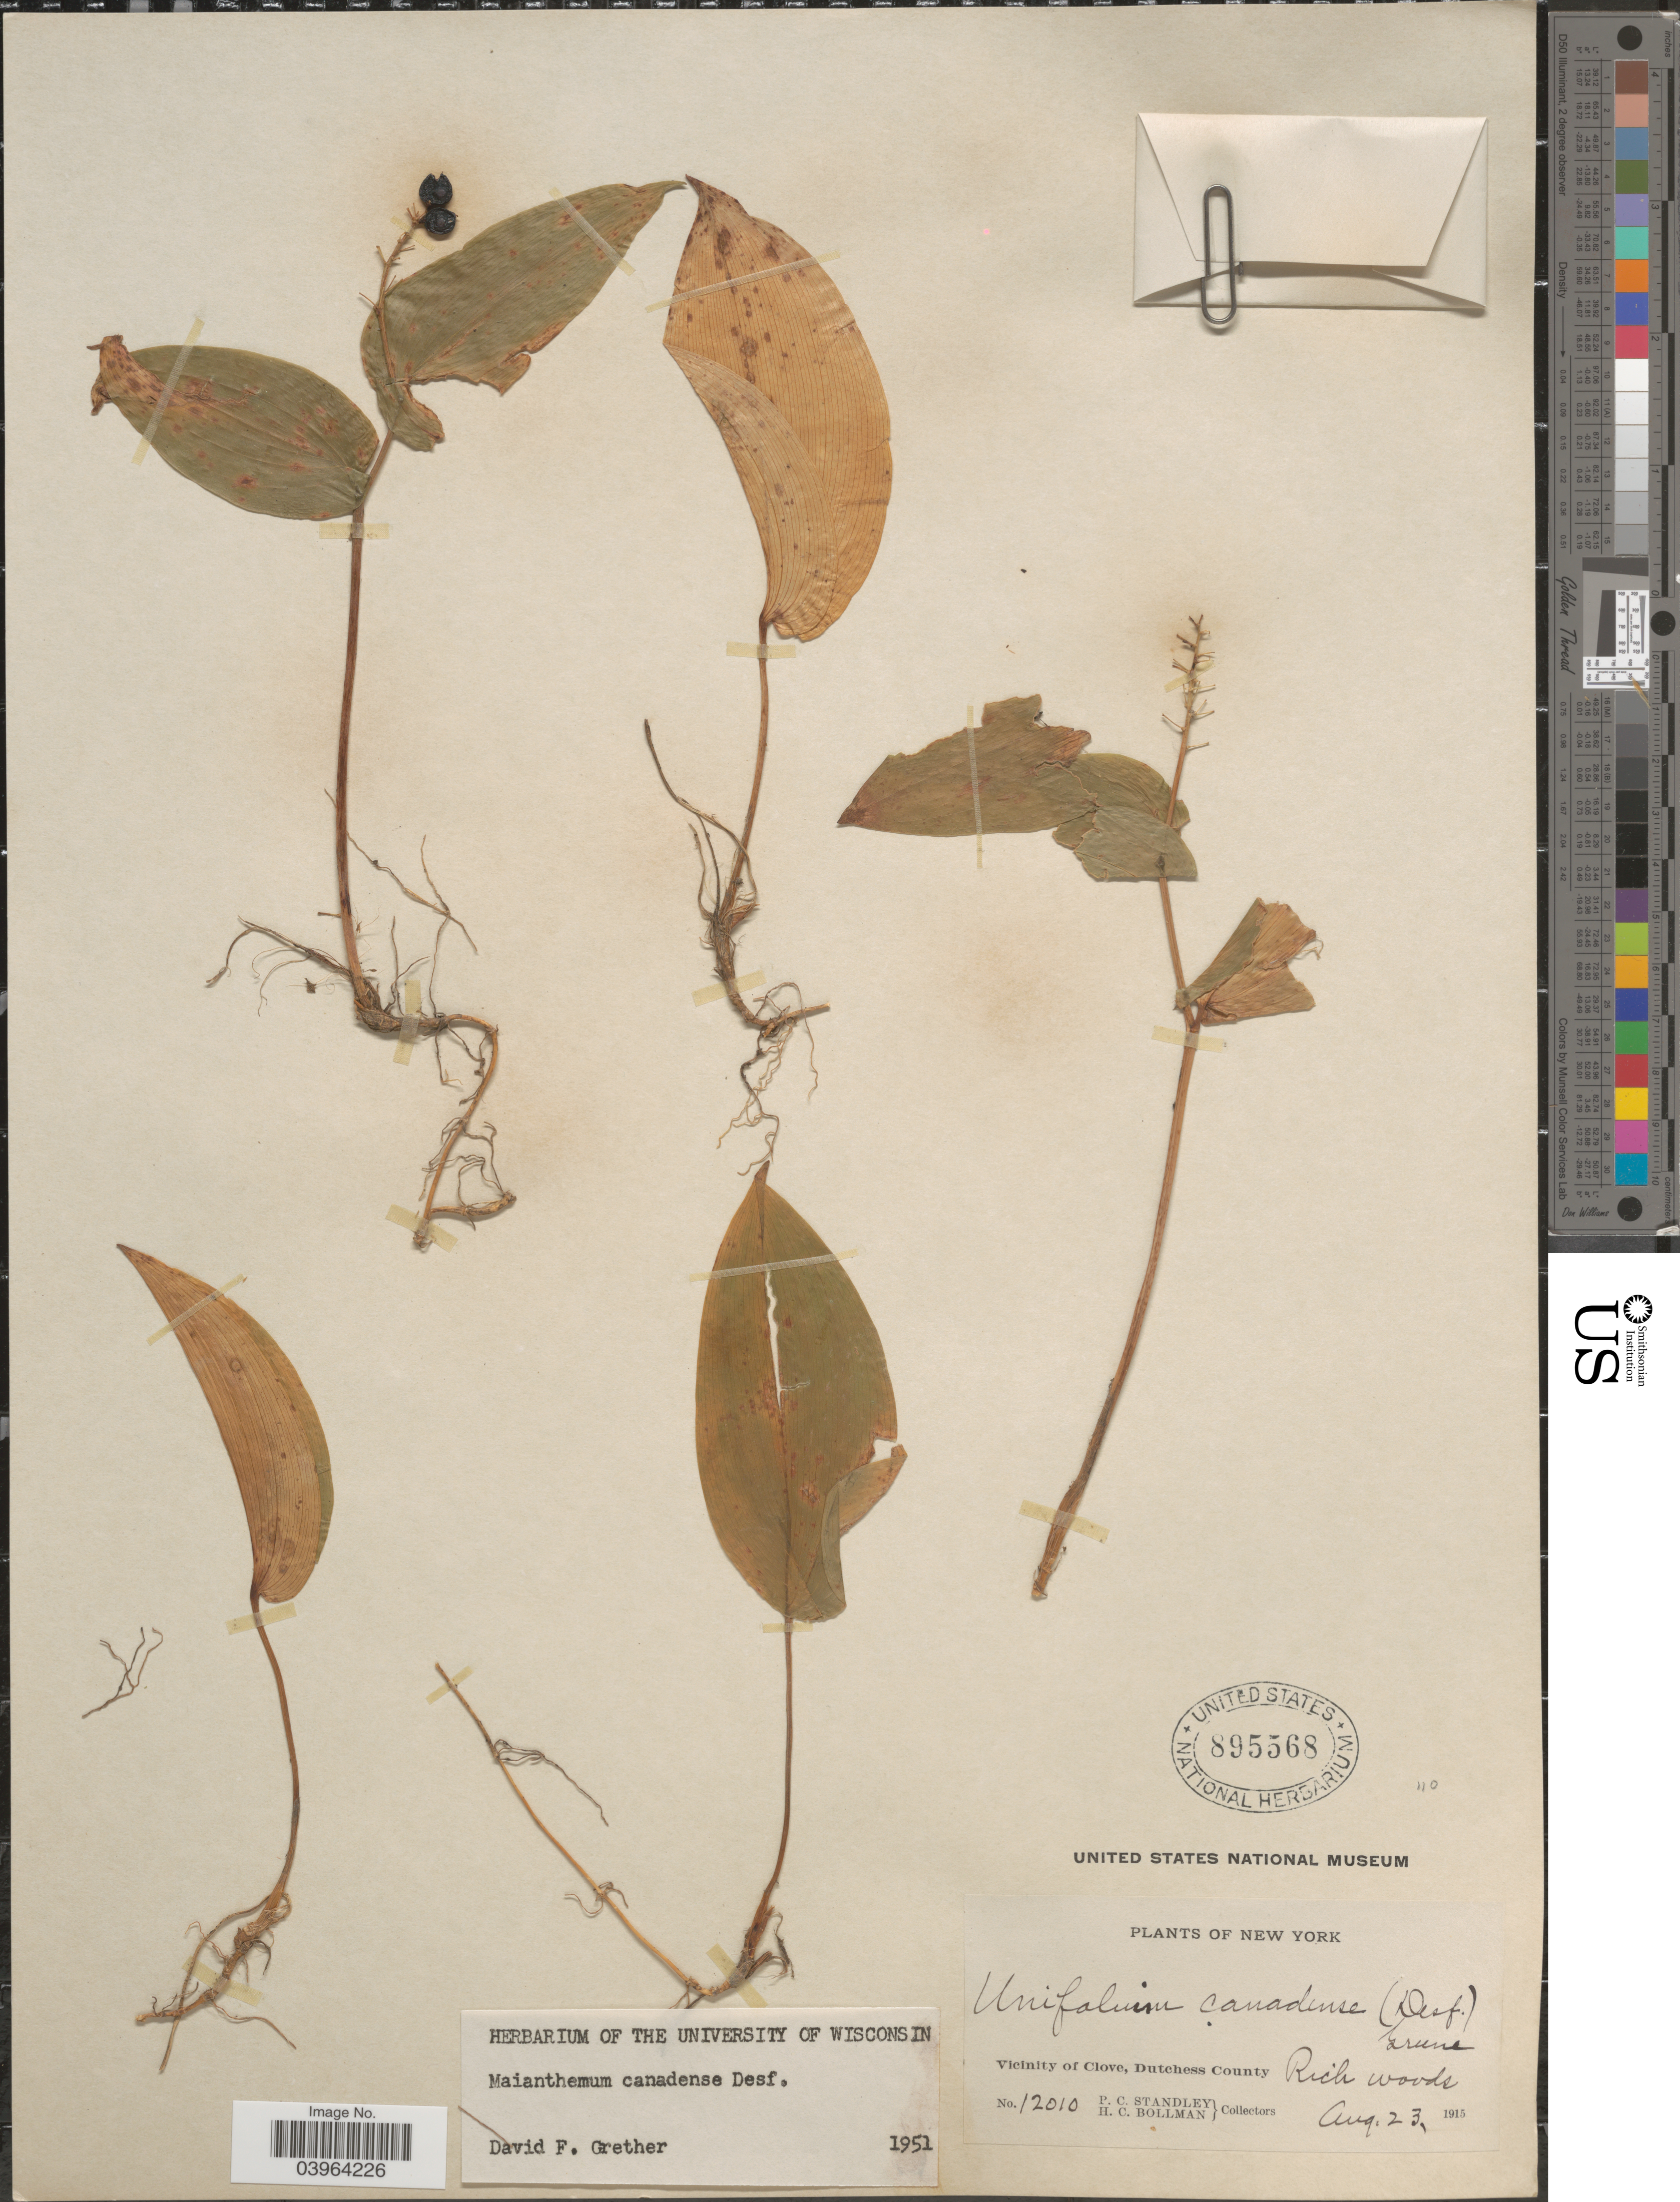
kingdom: Plantae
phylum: Tracheophyta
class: Liliopsida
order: Asparagales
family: Asparagaceae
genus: Maianthemum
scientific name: Maianthemum canadense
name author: Desf.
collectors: P. C. Standley & H. C. Bollman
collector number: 12010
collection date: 1915-08-23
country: United States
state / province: New York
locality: Vicinity of Clove, Dutchess County.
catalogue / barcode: US 895568